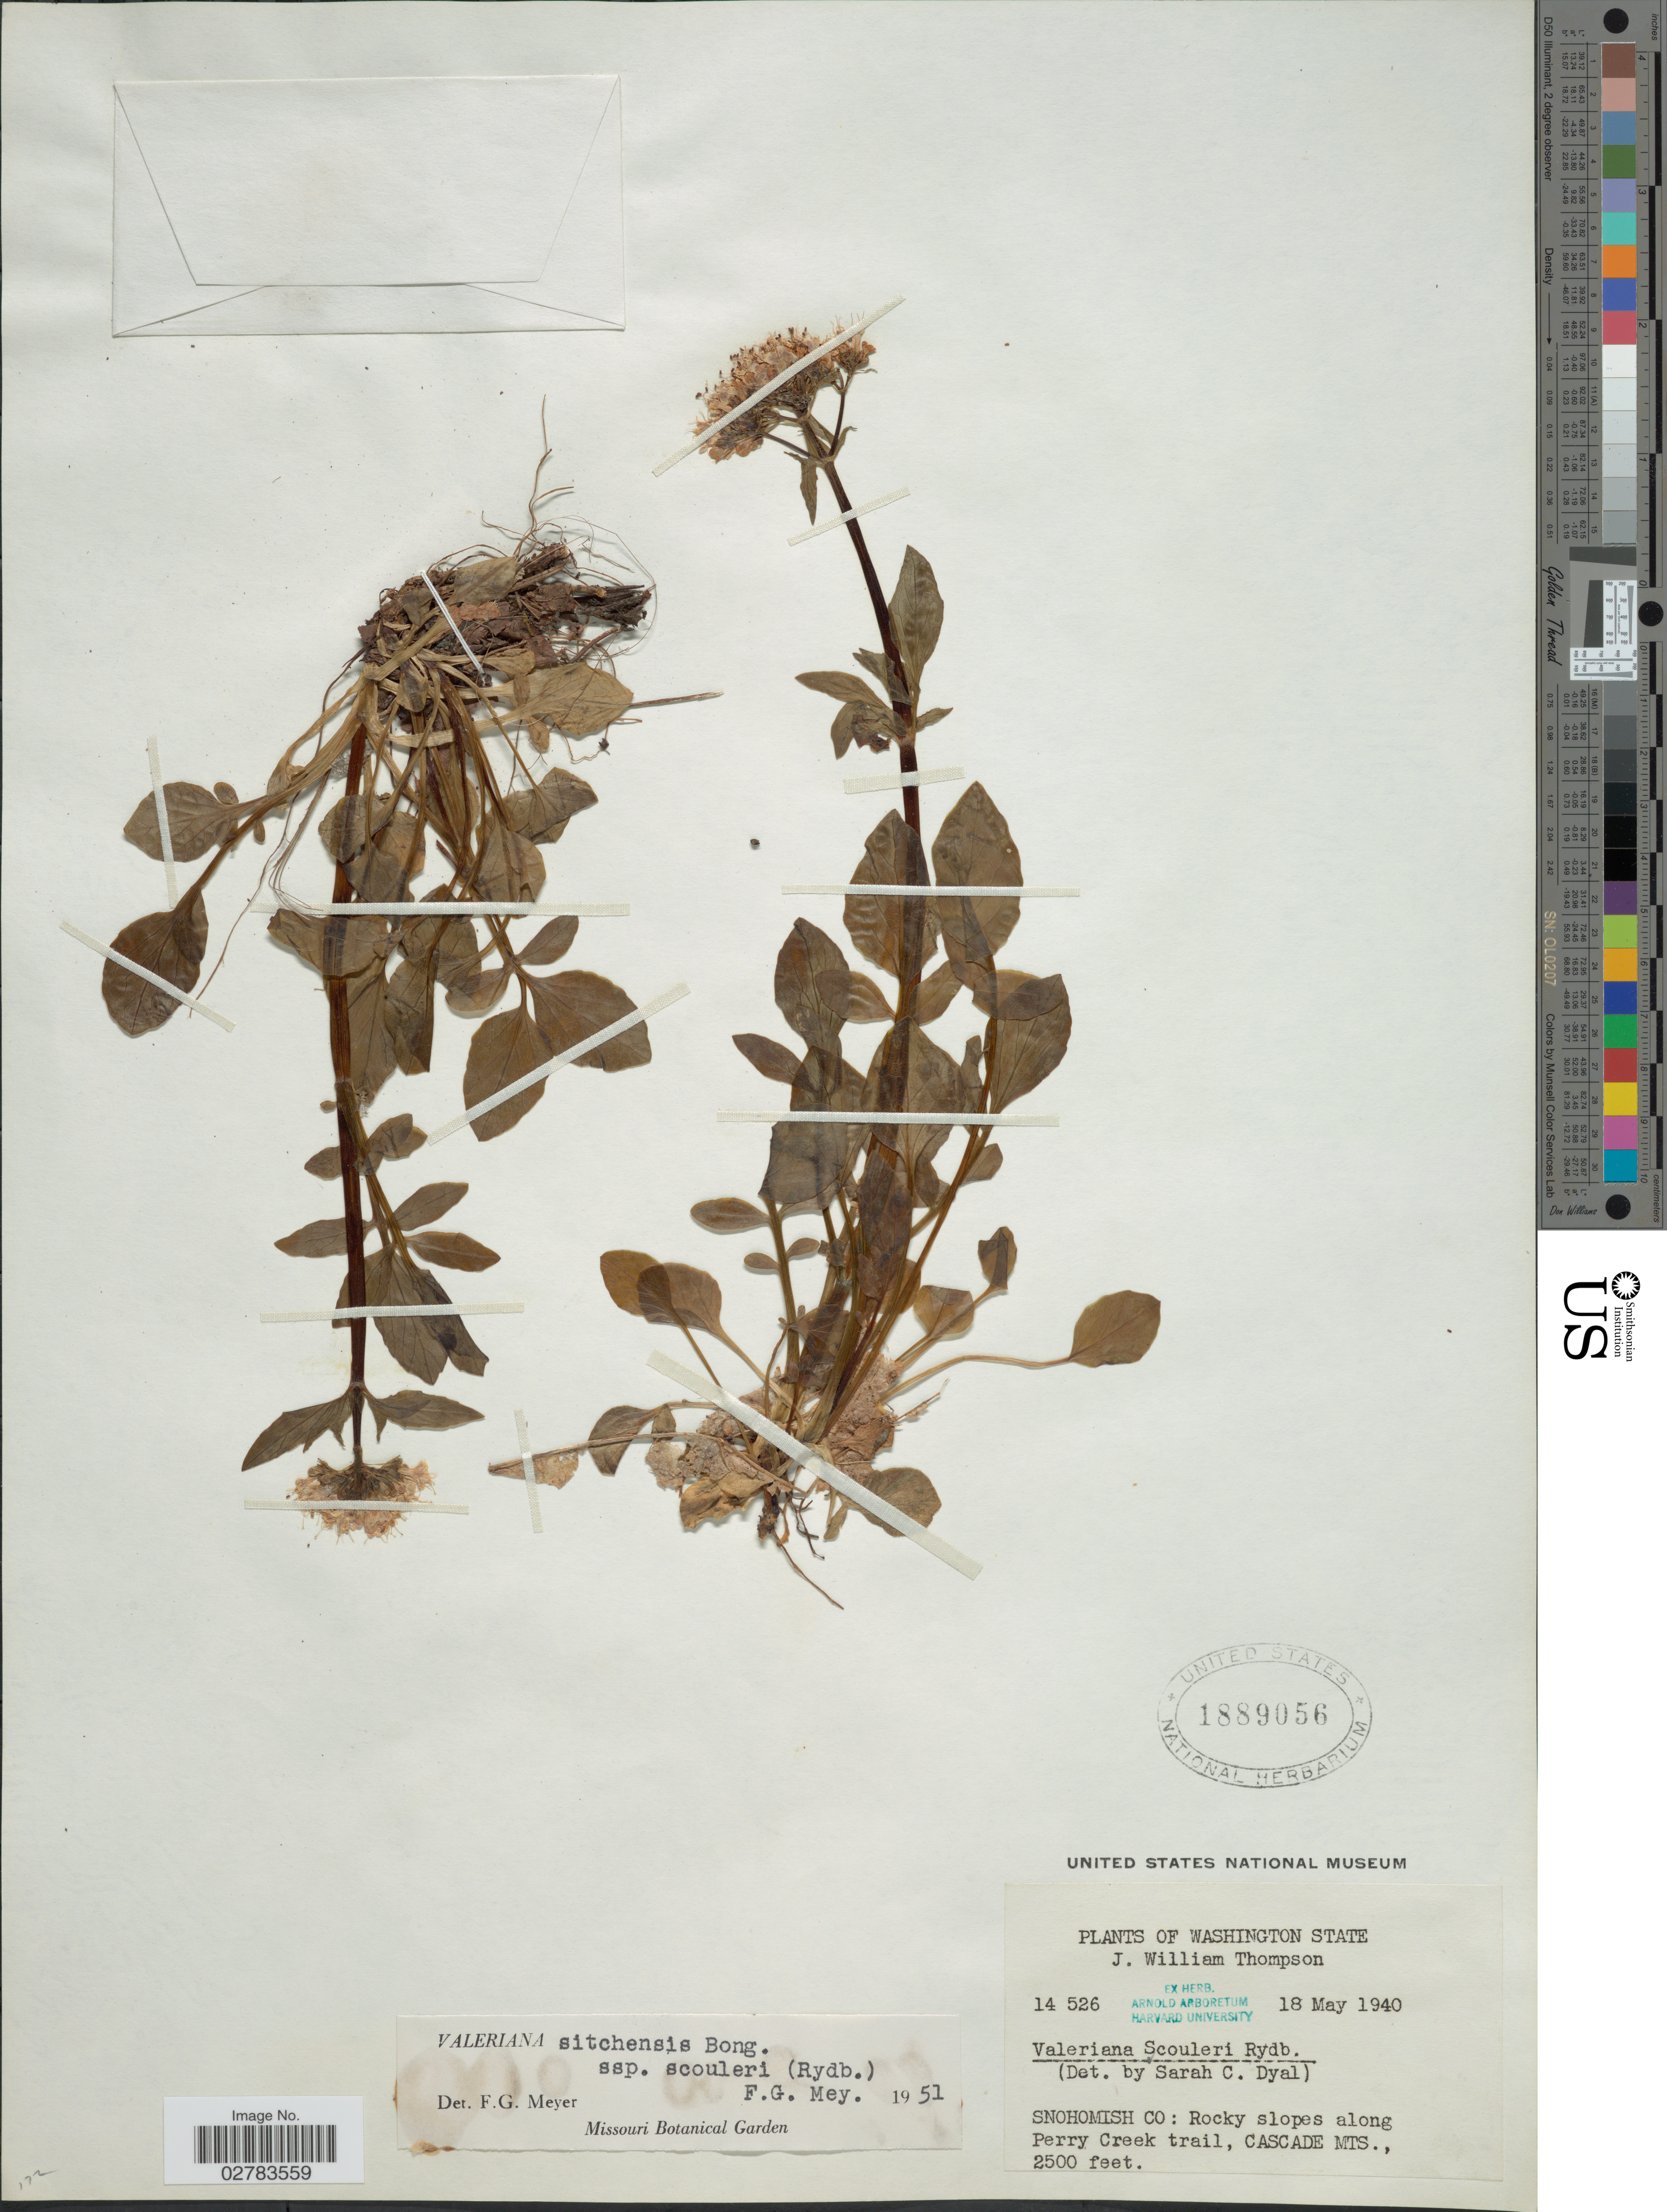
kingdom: Plantae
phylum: Tracheophyta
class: Magnoliopsida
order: Dipsacales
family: Caprifoliaceae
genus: Valeriana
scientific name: Valeriana sitchensis subsp. scouleri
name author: (Rydb.) F.G. Mey.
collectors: J. W. Thompson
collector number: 14526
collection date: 1940-05-18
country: United States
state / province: Washington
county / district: Snohomish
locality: Snohomish Co.: Rocky slopes along Perry Creek Trail, Cascade Mts.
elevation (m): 762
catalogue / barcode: US 1889056